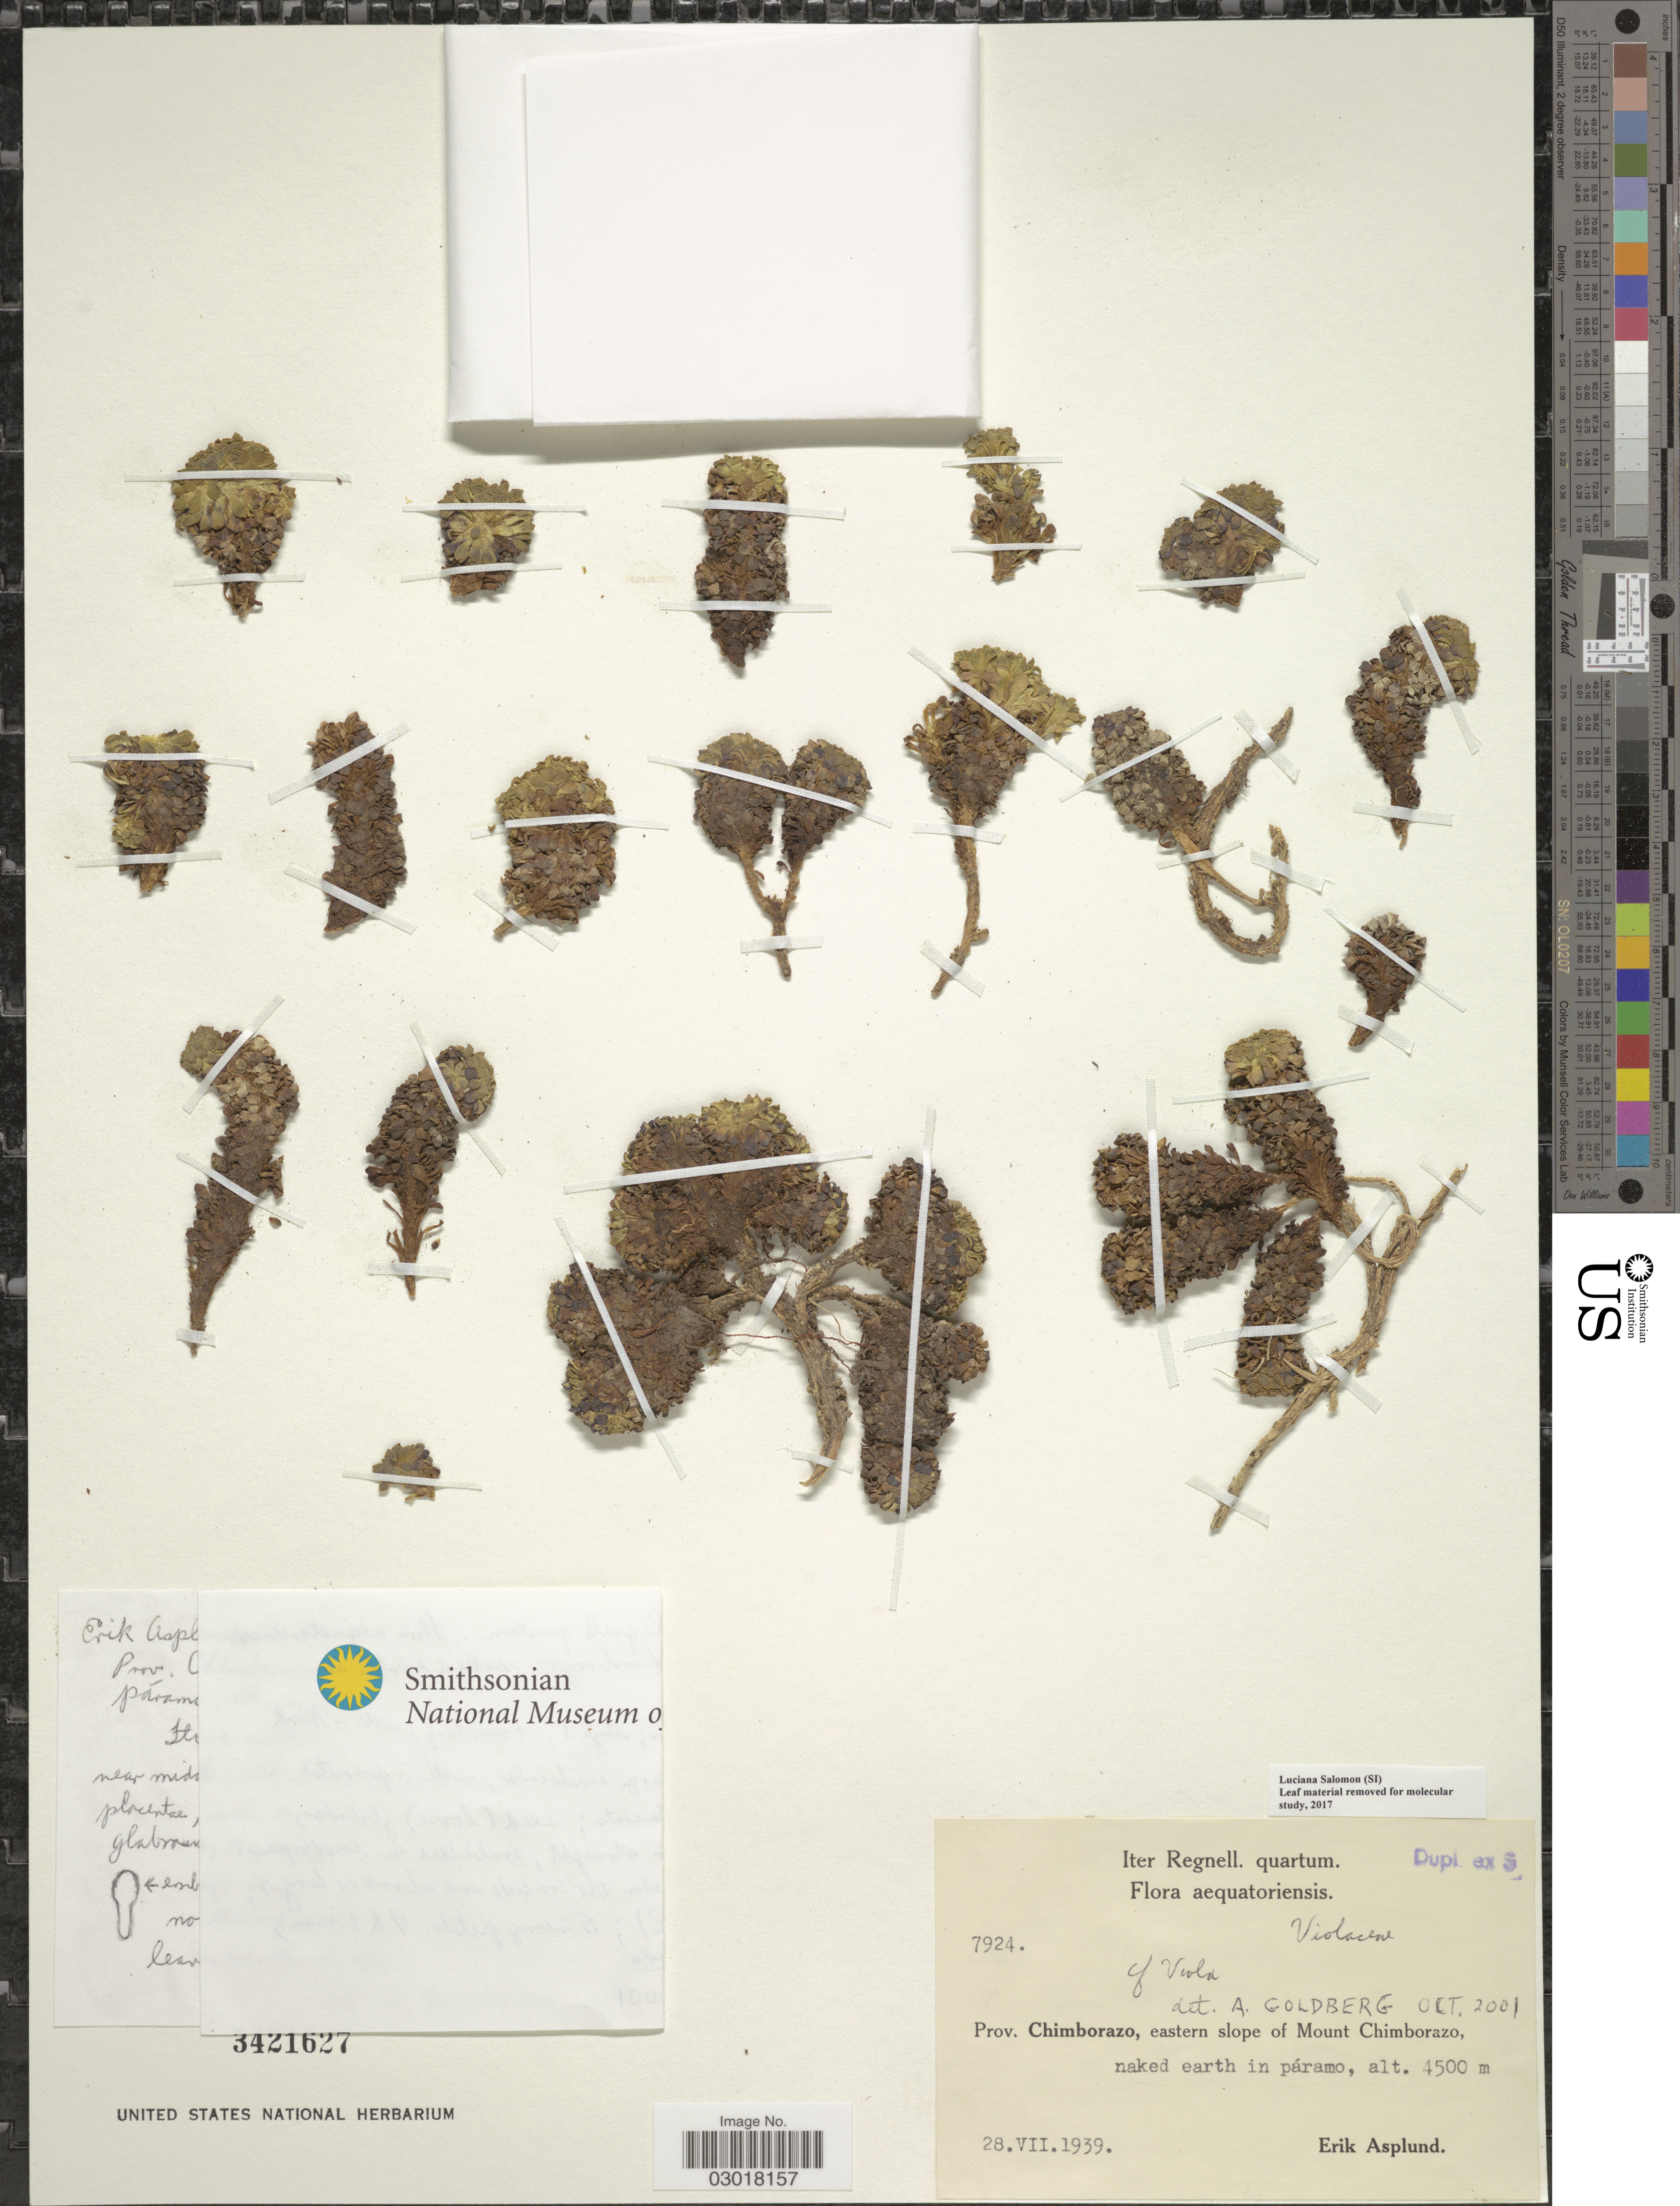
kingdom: Plantae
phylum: Tracheophyta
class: Magnoliopsida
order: Malpighiales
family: Violaceae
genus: Viola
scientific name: Viola sp.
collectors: E. Asplund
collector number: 7924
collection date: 1939-07-28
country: Ecuador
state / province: Chimborazo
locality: Eastern slope of Mount Chimborazo, naked earth in páramo.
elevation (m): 4500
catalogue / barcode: US 3421627